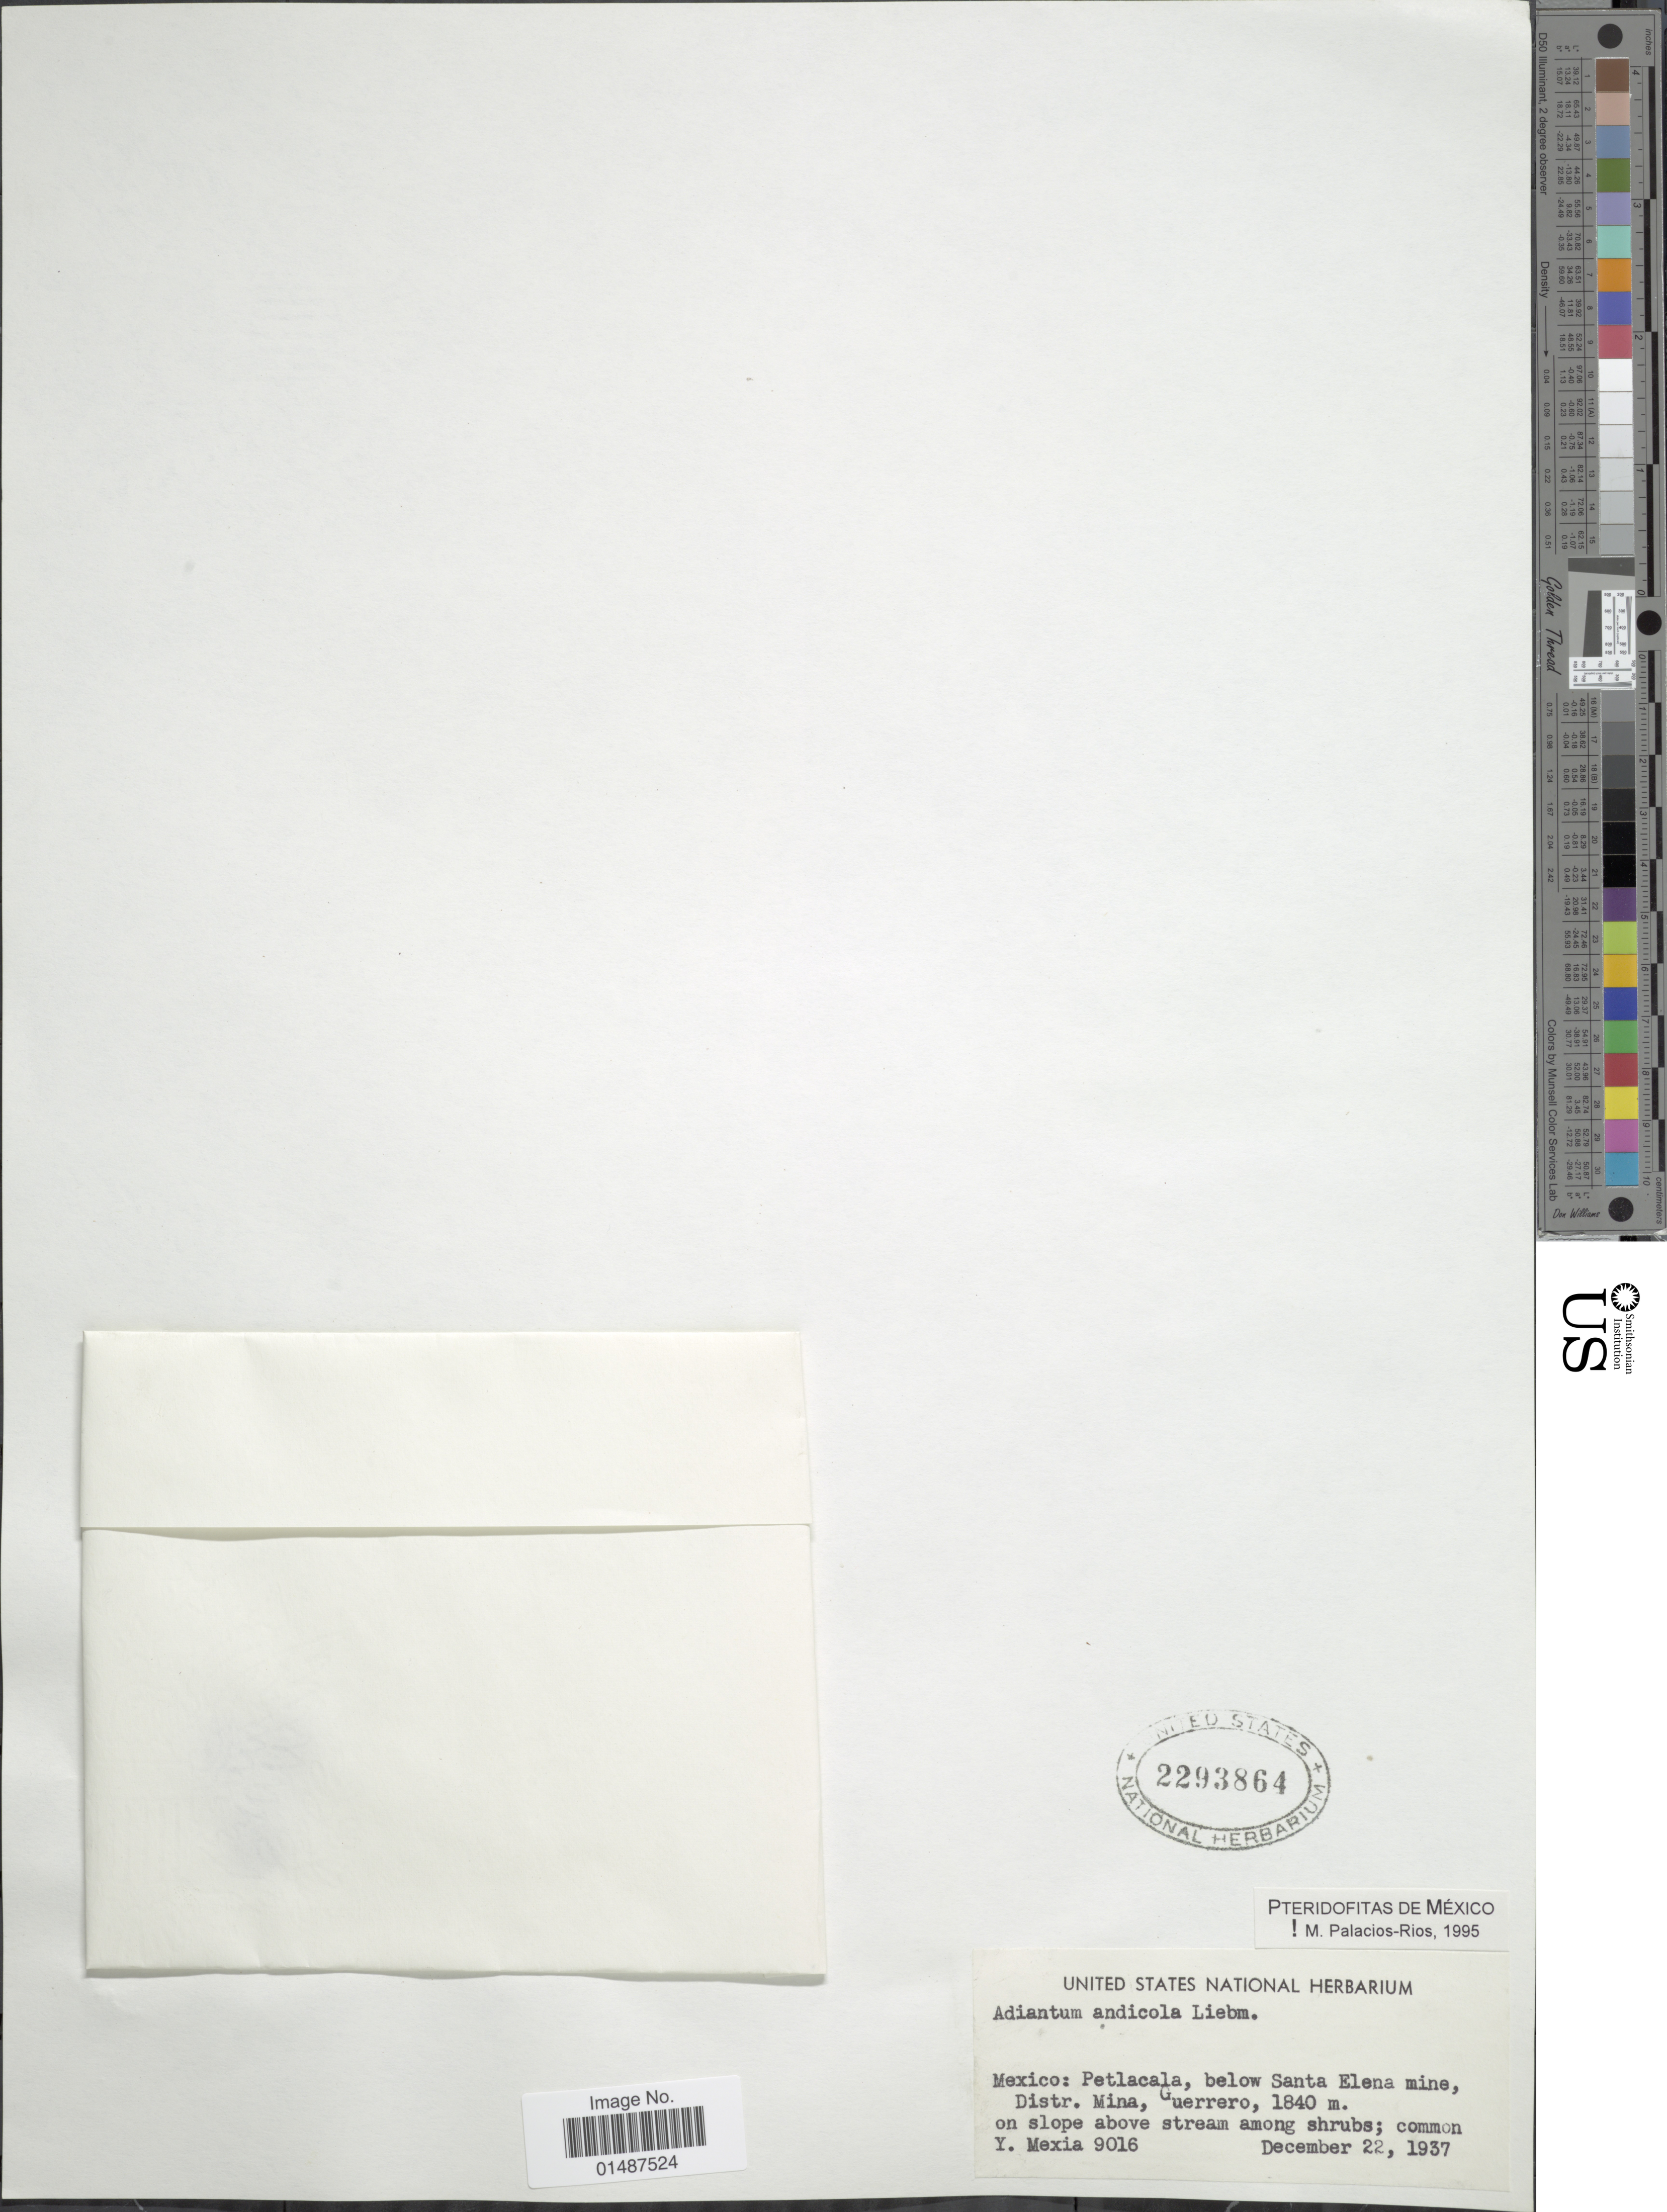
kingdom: Plantae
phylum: Tracheophyta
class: Polypodiopsida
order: Polypodiales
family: Pteridaceae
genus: Adiantum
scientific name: Adiantum andicola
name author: Liebm.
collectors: Y. Mexia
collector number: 9016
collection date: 1937-12-22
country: Mexico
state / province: Guerrero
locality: Petlacala, below Santa Elena mine, Distr. Mina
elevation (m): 1840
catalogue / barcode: US 2293864